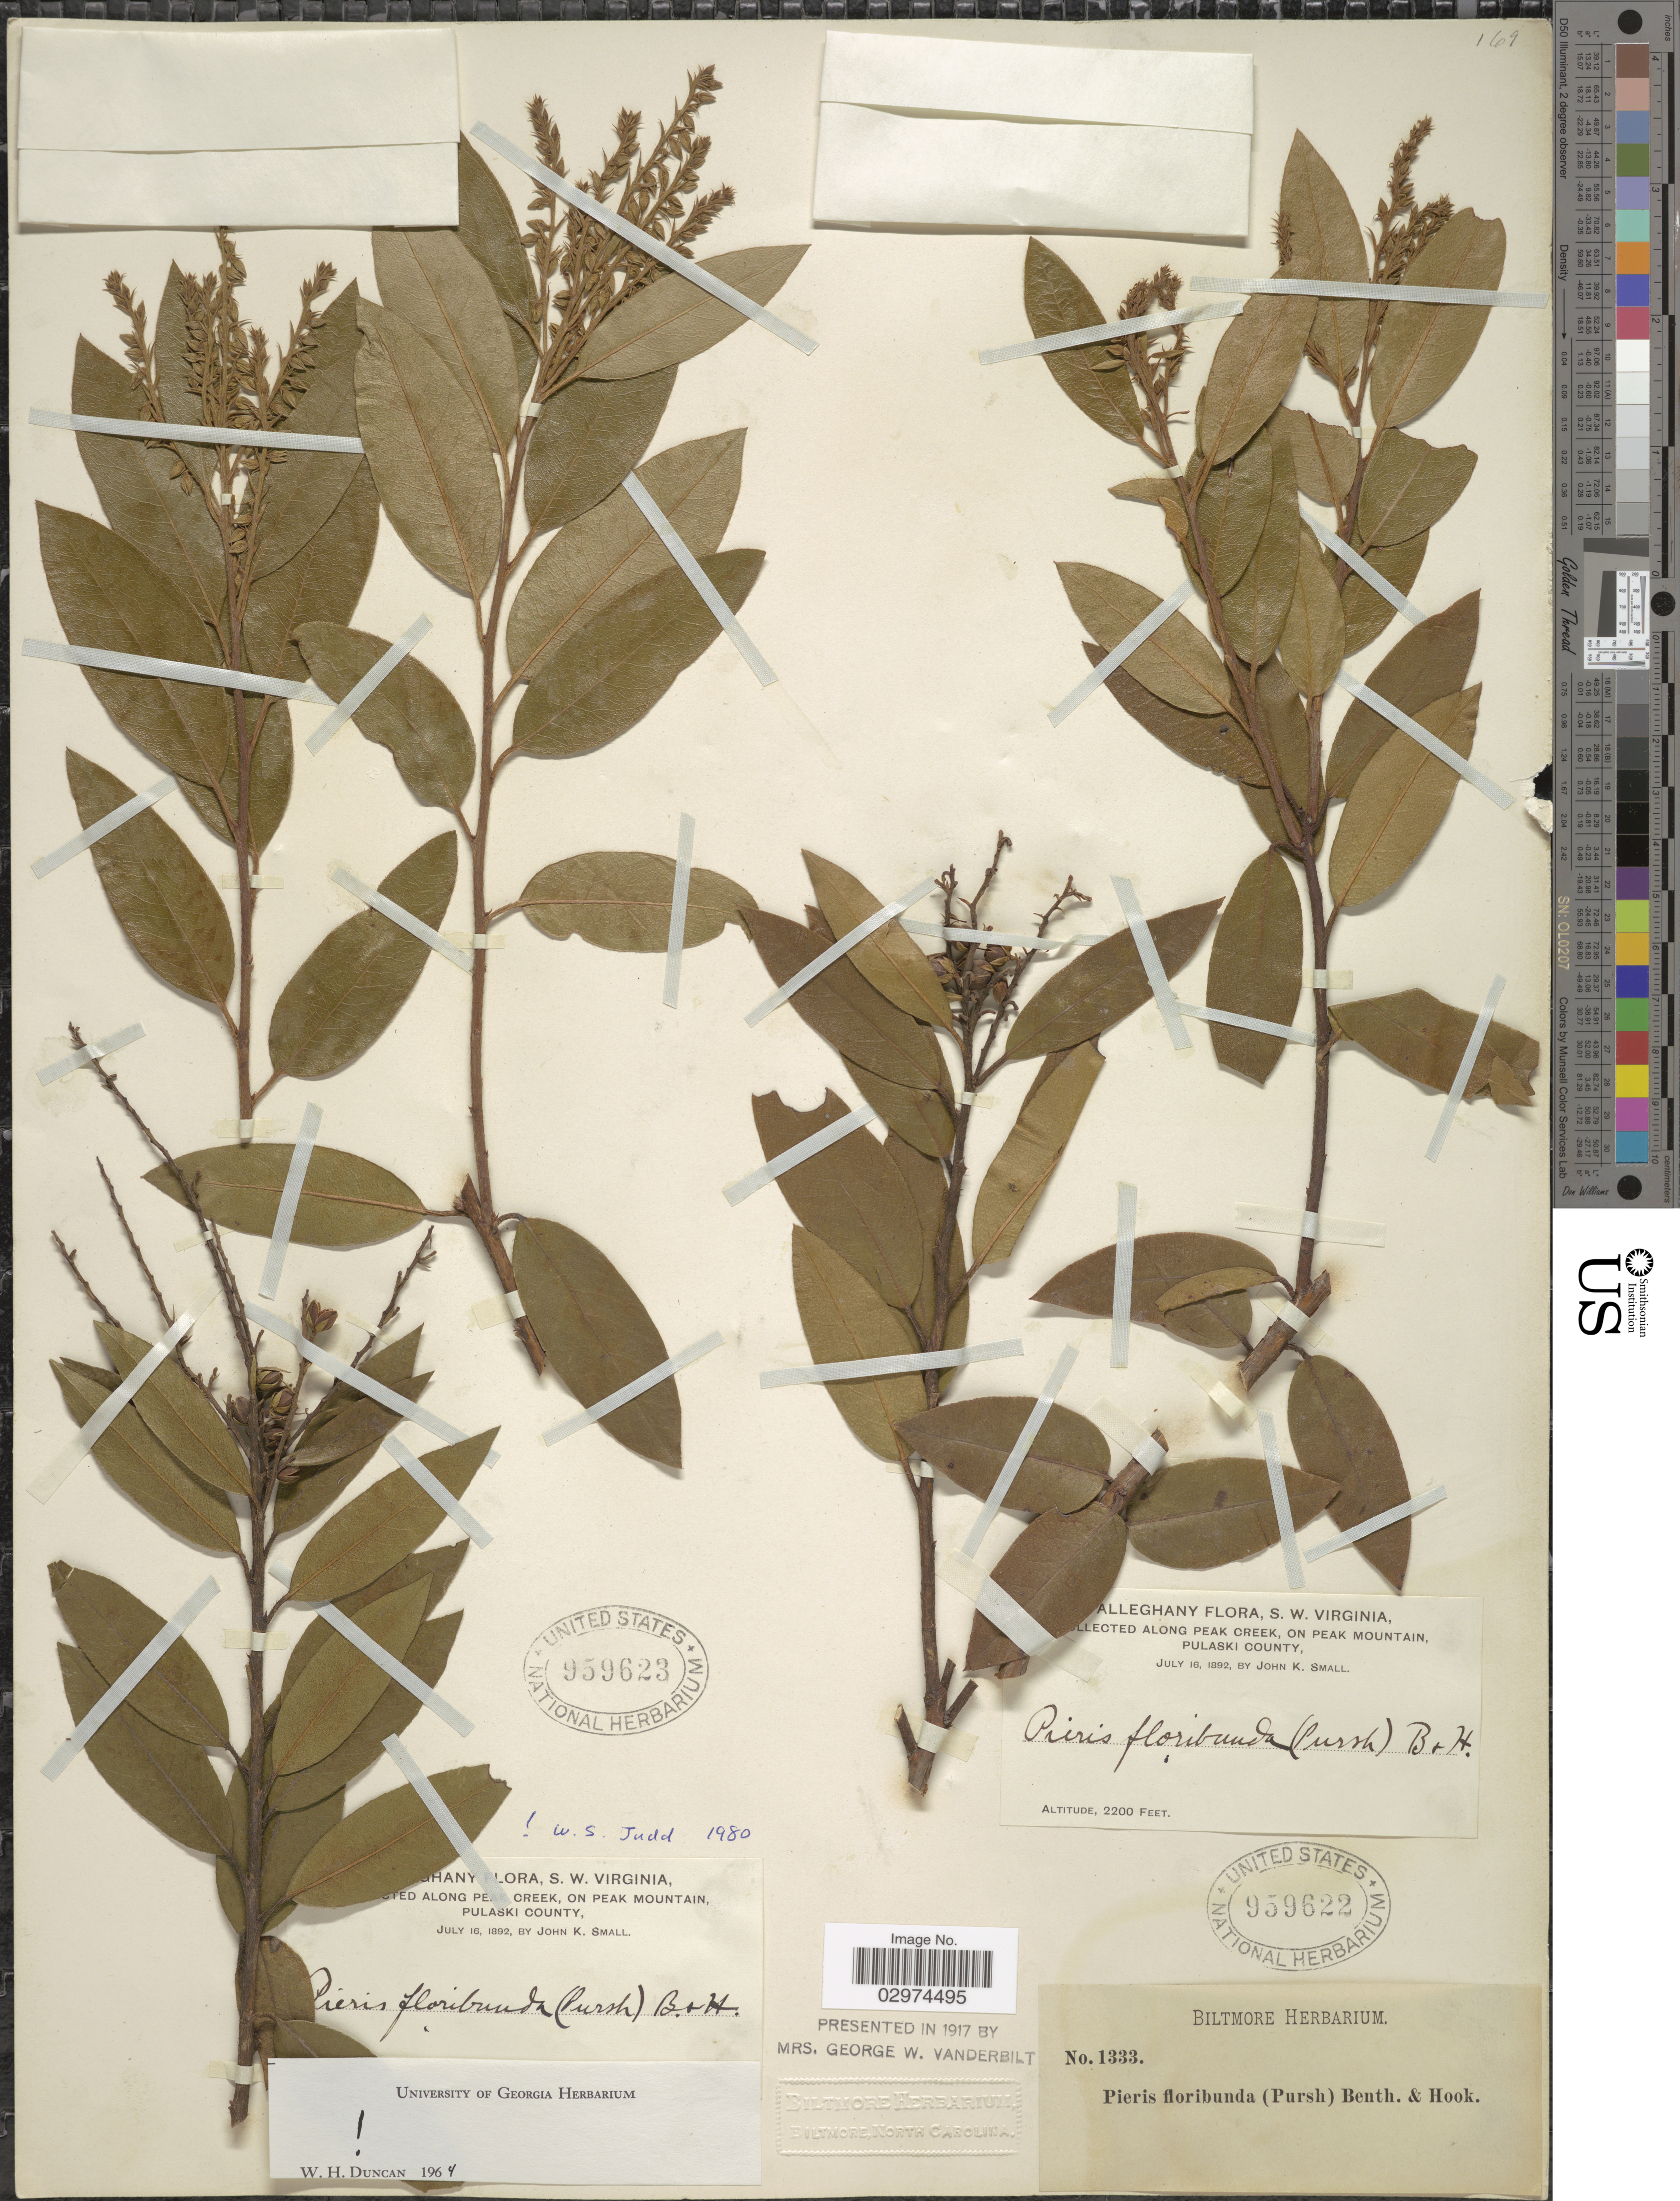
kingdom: Plantae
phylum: Tracheophyta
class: Magnoliopsida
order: Ericales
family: Ericaceae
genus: Pieris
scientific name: Pieris floribunda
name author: (Pursh) Benth. & Hook. f.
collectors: J. K. Small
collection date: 1892-07-16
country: United States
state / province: Virginia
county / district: Pulaski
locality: Alleghany Flora, S.W. Virginia, along Peak Creek, on Peak Mountain.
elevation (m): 671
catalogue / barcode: US 959623